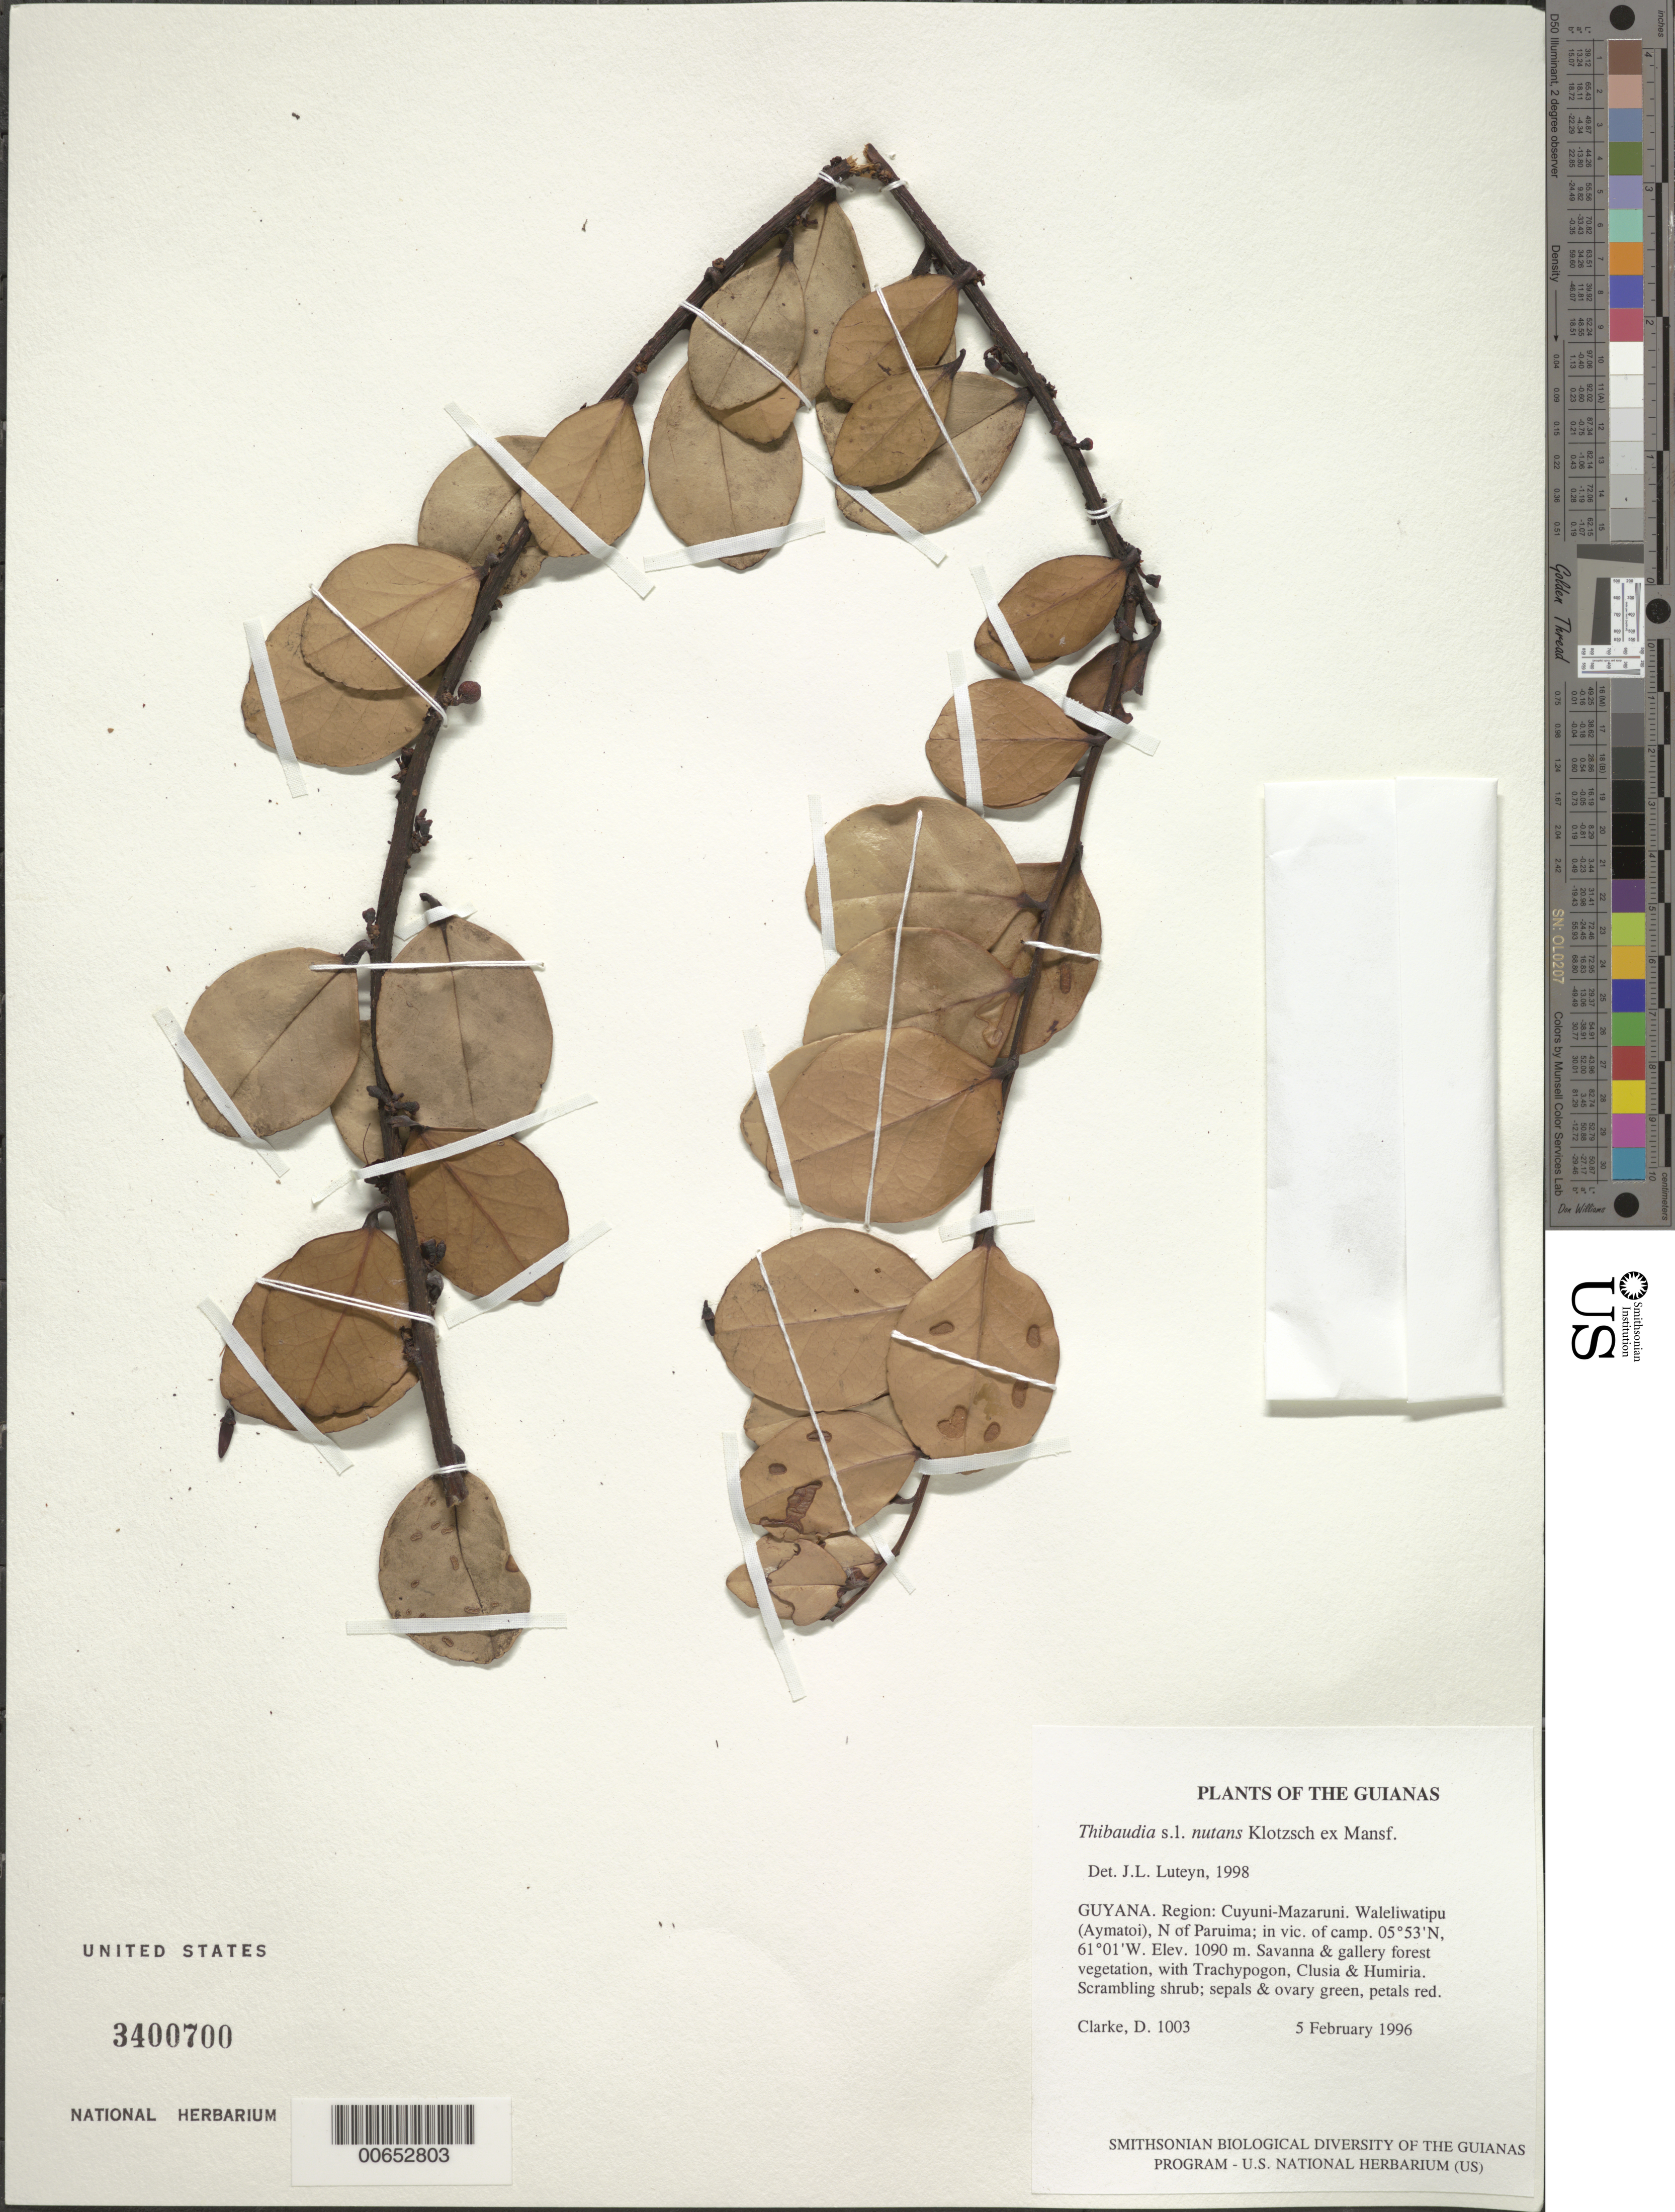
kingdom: Plantae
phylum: Tracheophyta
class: Magnoliopsida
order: Ericales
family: Ericaceae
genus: Thibaudia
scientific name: Thibaudia nutans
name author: Klotzsch ex Mansf.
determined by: Luteyn, J. L.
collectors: H. D. Clarke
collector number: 1003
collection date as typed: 5 February 1996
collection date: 1996-02-05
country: Guyana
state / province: Cuyuni-Mazaruni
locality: Waleliwatipu (Aymatoi), N of Paruima; in vic. of camp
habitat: Savanna & gallery forest vegetation, with Trachypogon, Clusia & Humiria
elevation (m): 1090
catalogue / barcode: US 3400700